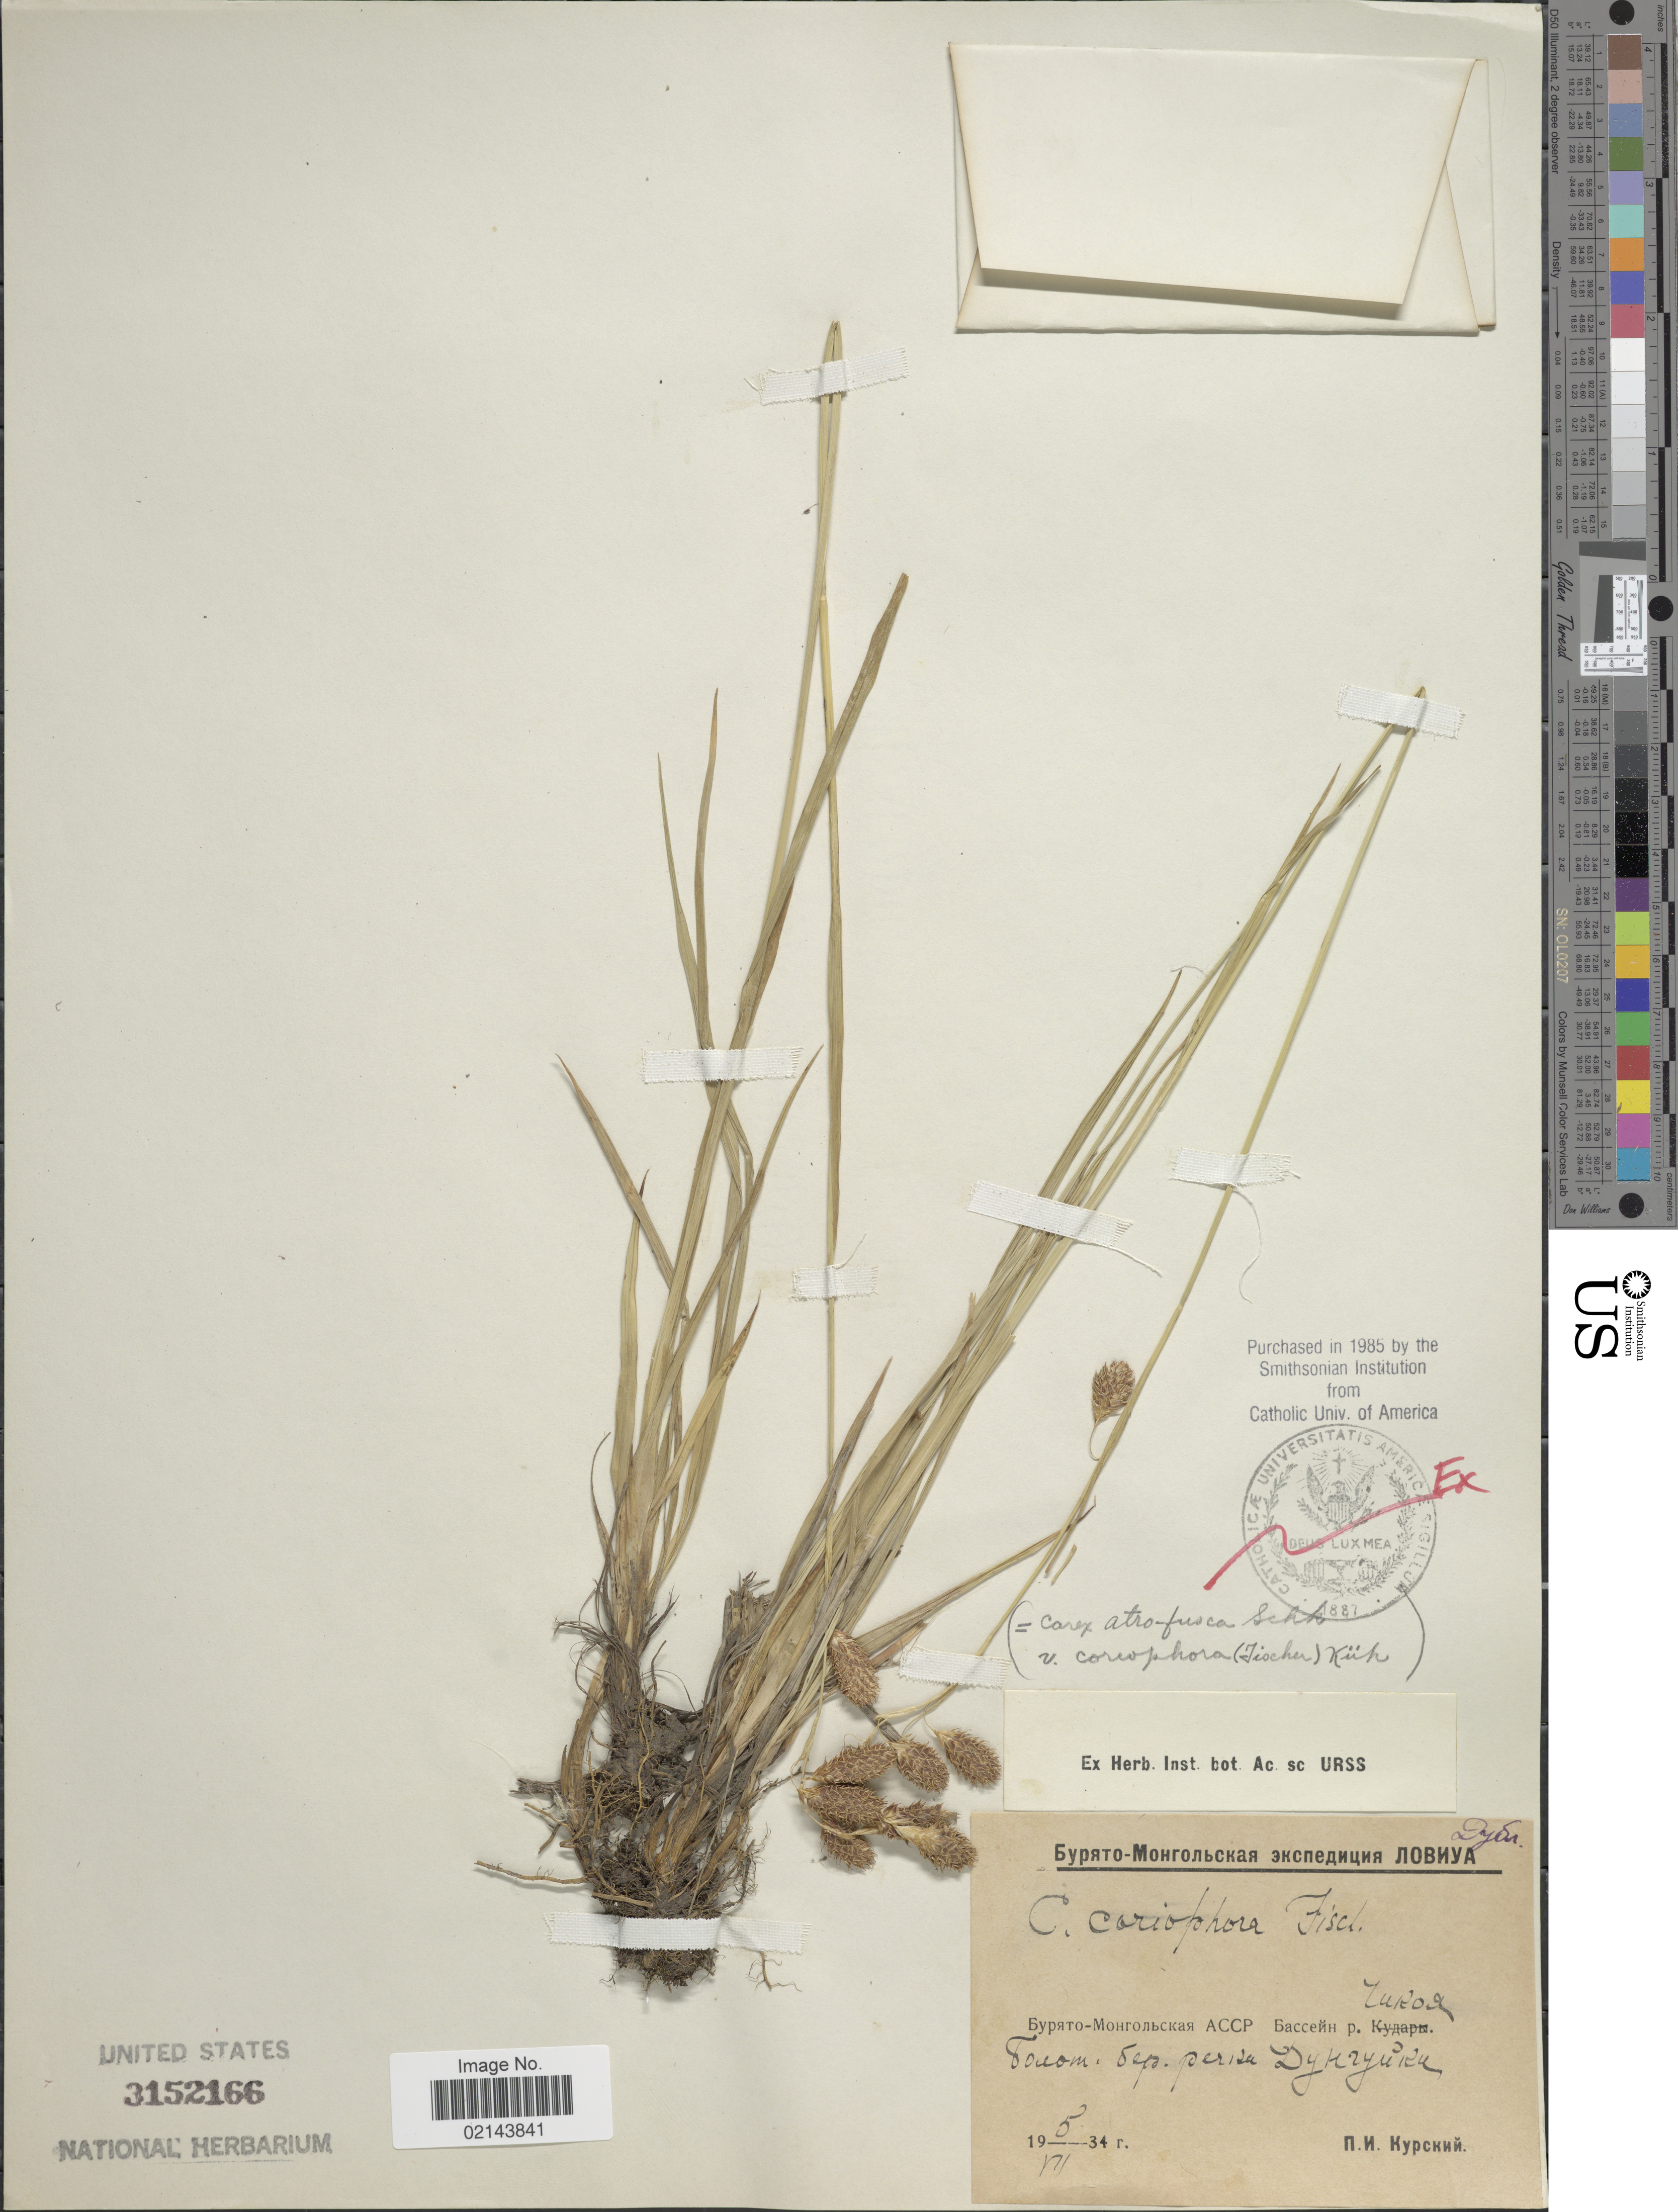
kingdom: Plantae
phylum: Tracheophyta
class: Liliopsida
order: Poales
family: Cyperaceae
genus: Carex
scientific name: Carex atrofusca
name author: Schkuhr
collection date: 1934-07-05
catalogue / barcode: US 3152166